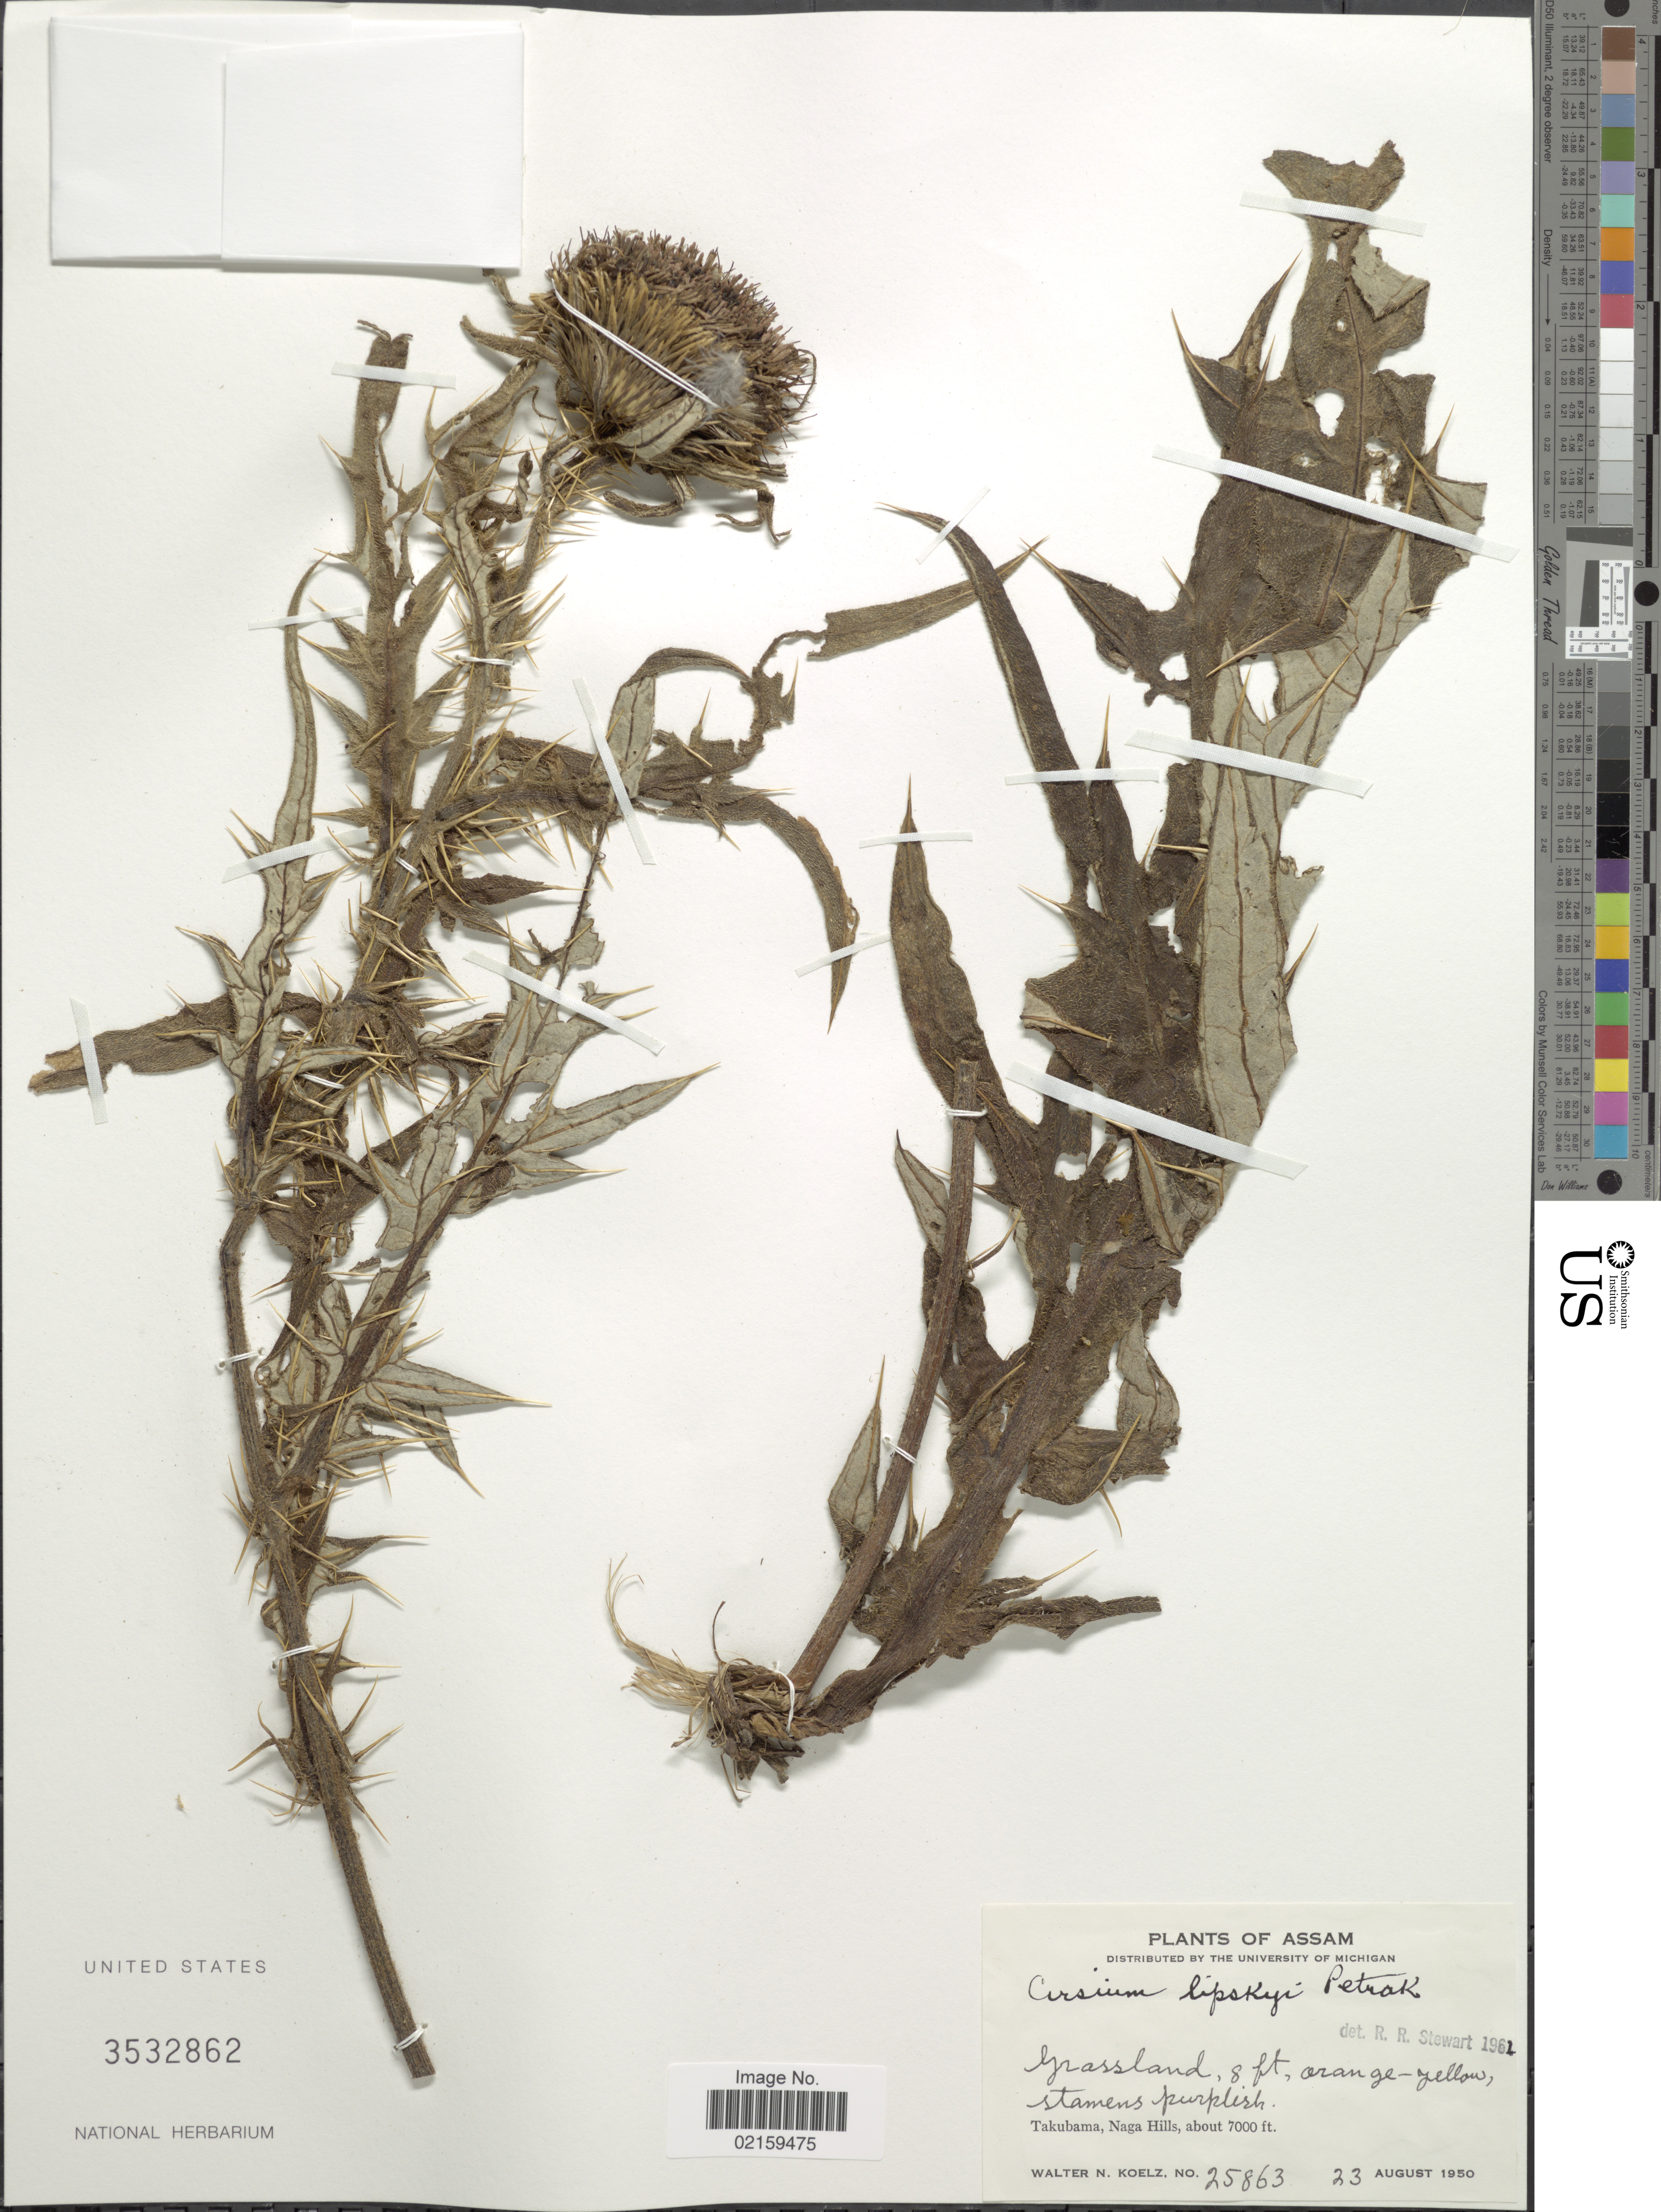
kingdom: Plantae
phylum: Tracheophyta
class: Magnoliopsida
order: Asterales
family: Asteraceae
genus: Cirsium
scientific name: Cirsium lipskyi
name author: Petr.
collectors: W. N. Koelz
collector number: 25863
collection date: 1950-08-23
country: India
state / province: Assam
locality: Assam,Takubama, Naga Hills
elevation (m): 2134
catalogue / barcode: US 3532862